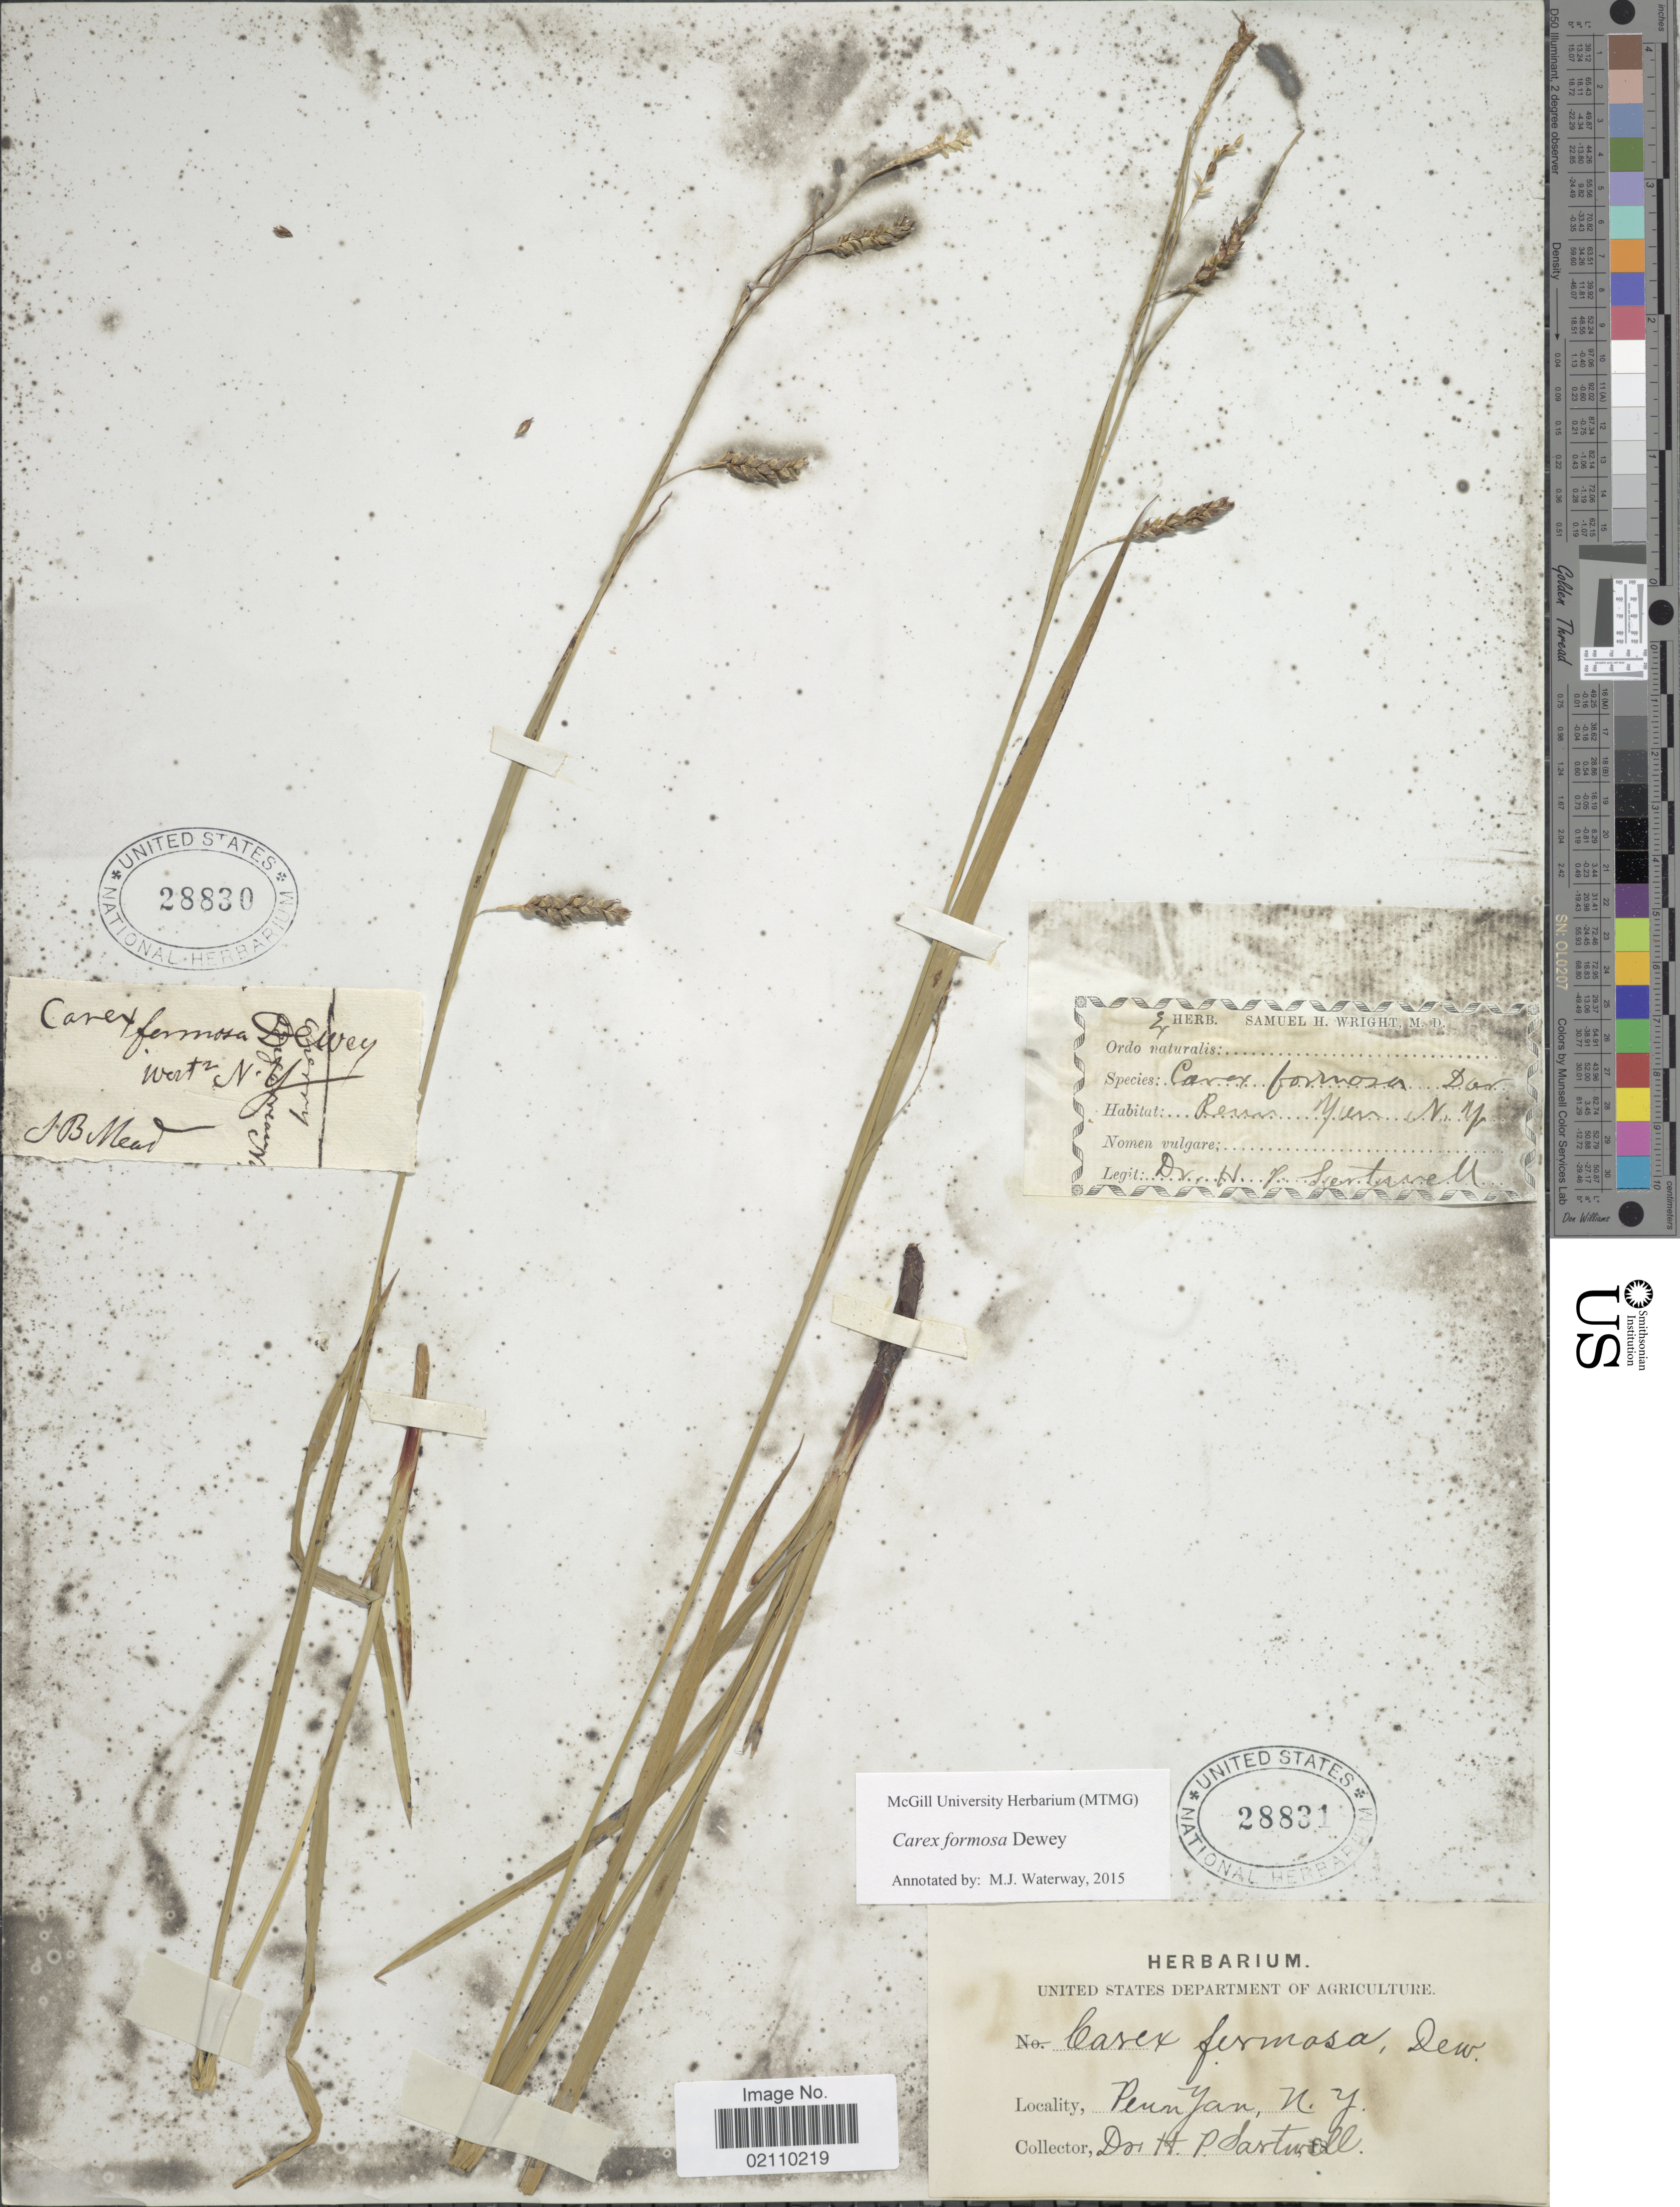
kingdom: Plantae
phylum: Tracheophyta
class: Liliopsida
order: Poales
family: Cyperaceae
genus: Carex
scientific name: Carex formosa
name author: Dewey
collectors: S. Mead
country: United States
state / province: New York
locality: West N.Y.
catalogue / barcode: US 28830-2